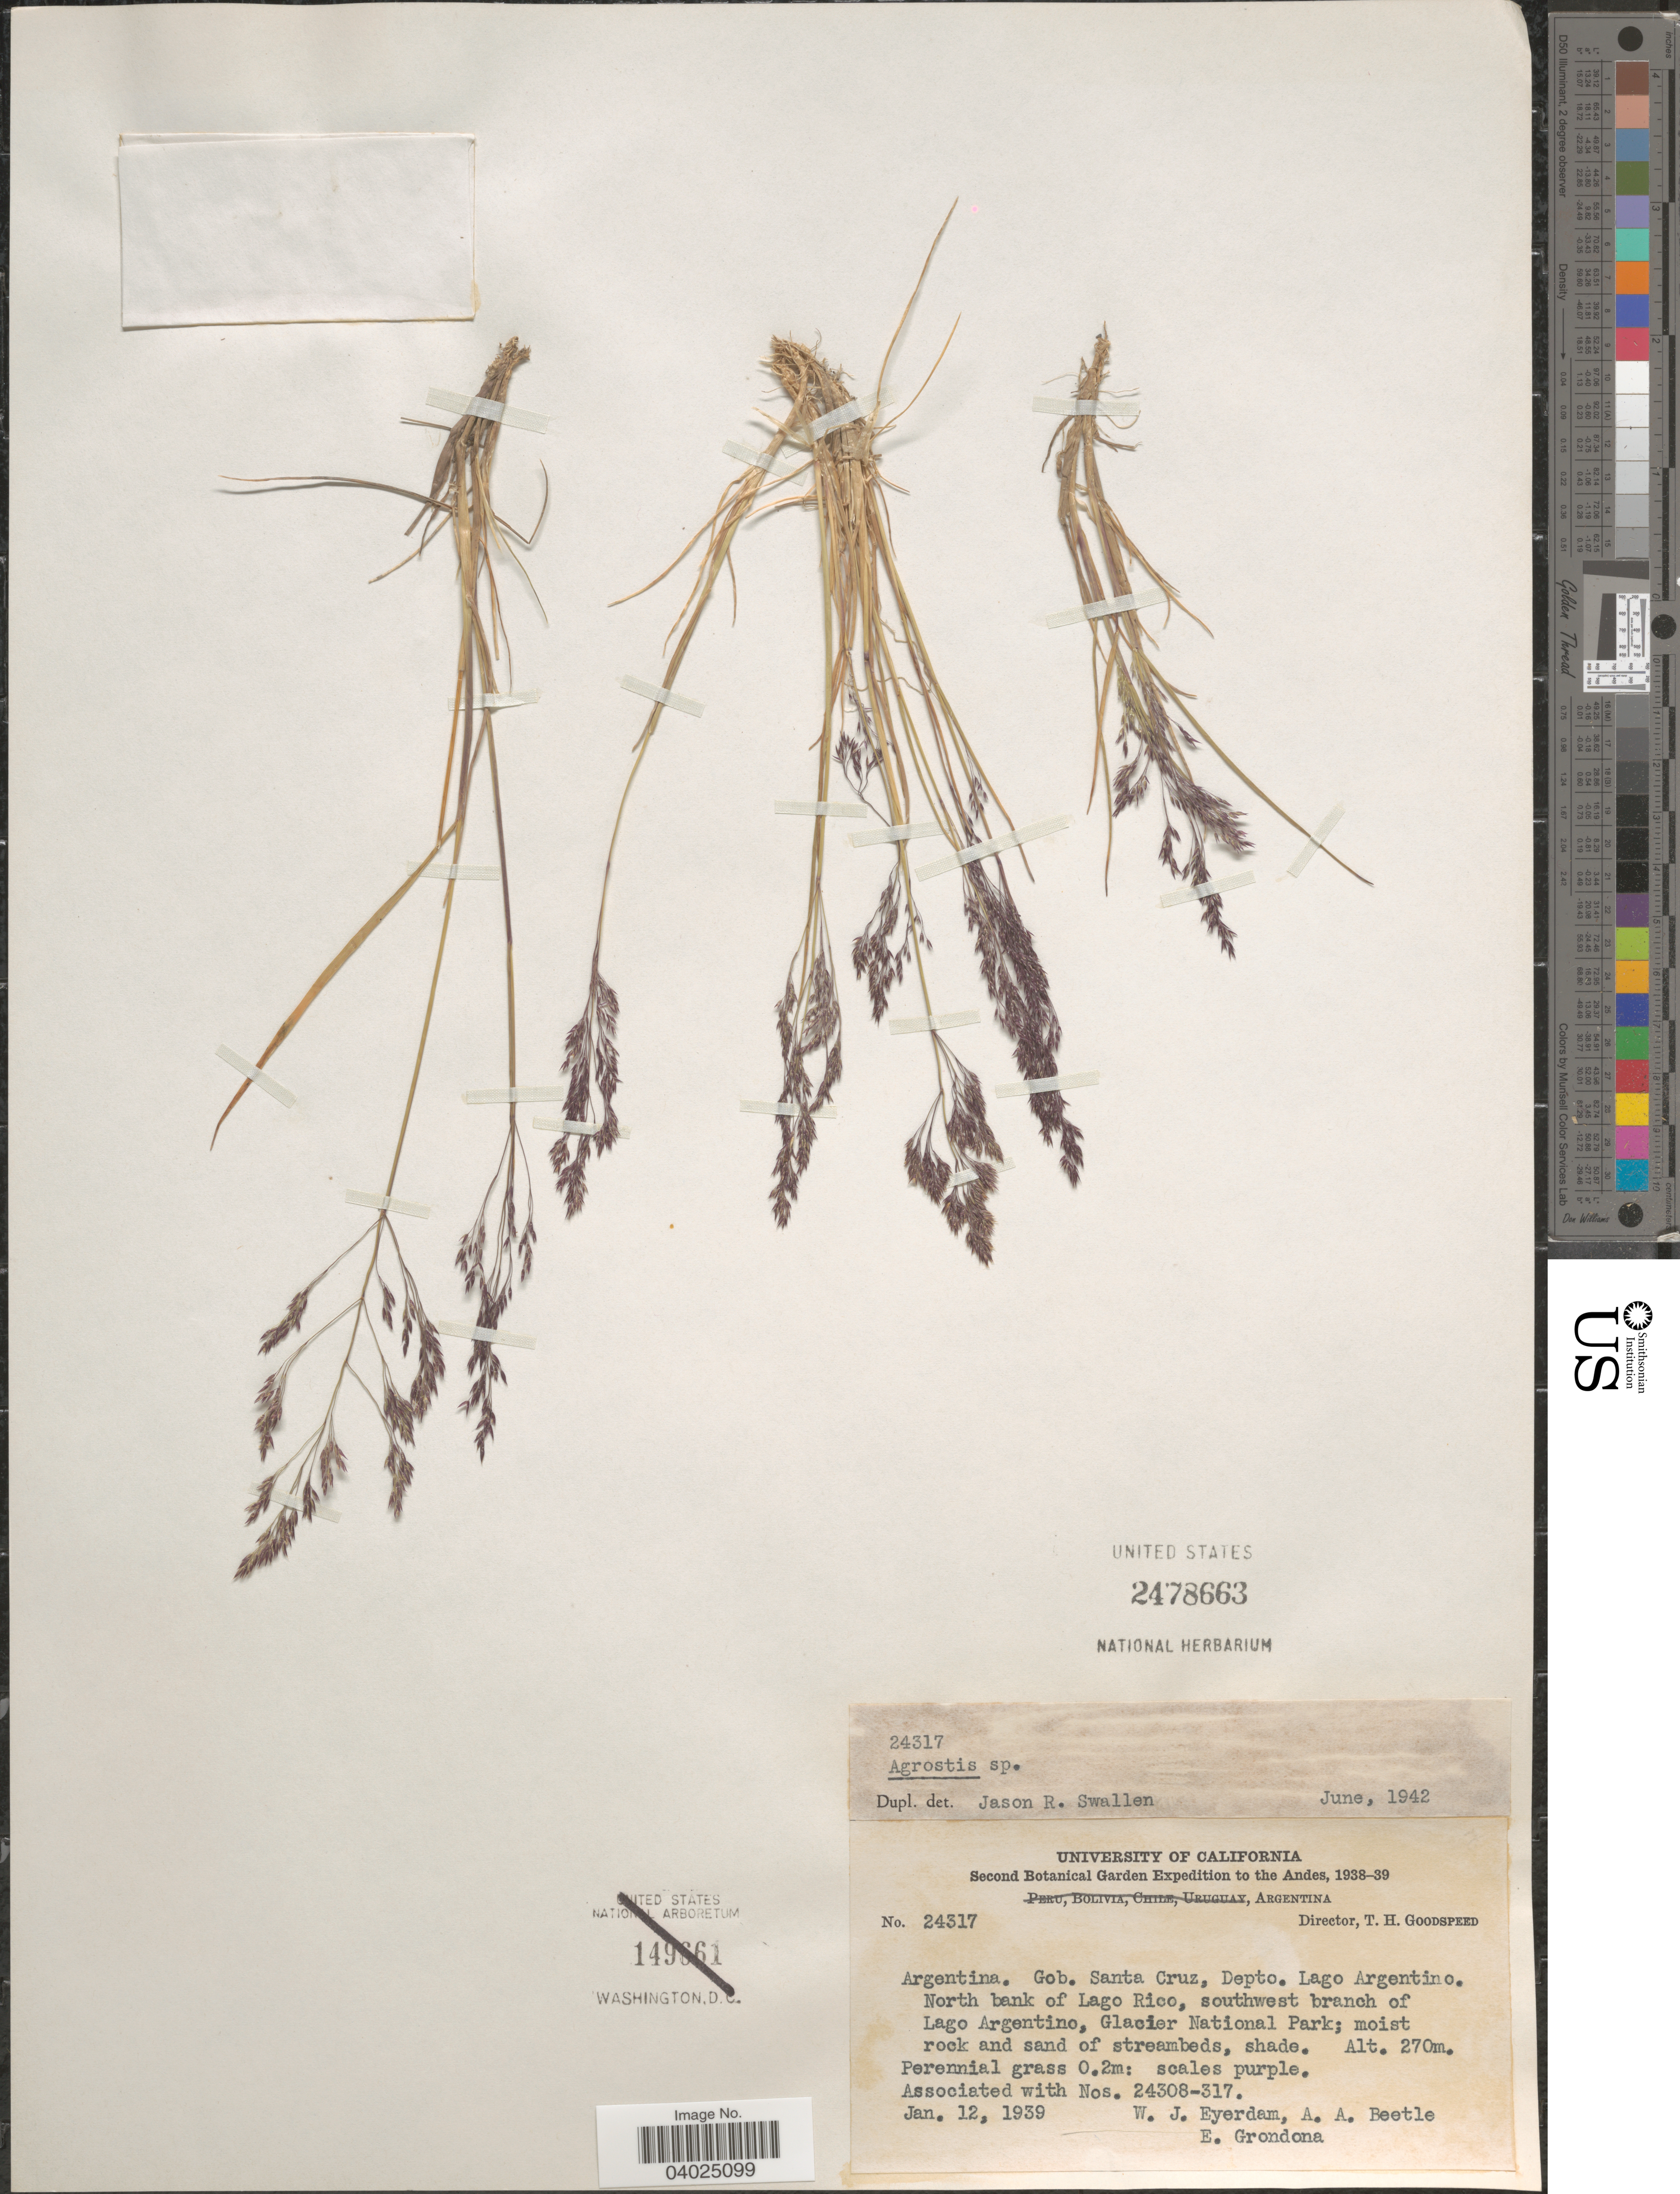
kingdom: Plantae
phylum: Tracheophyta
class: Liliopsida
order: Poales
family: Poaceae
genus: Agrostis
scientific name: Agrostis sp.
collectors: W. J. Eyerdam, A. A. Beetle & E. Grondona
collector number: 24317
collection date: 1939-01-12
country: Argentina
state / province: Santa Cruz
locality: The Andes. Gob. Santa Cruz, Depto. Lago Argentino. North bank of Lago Rico, southwest branch of Lago Argentino, Glacier National Park.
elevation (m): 270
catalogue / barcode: US 2478663